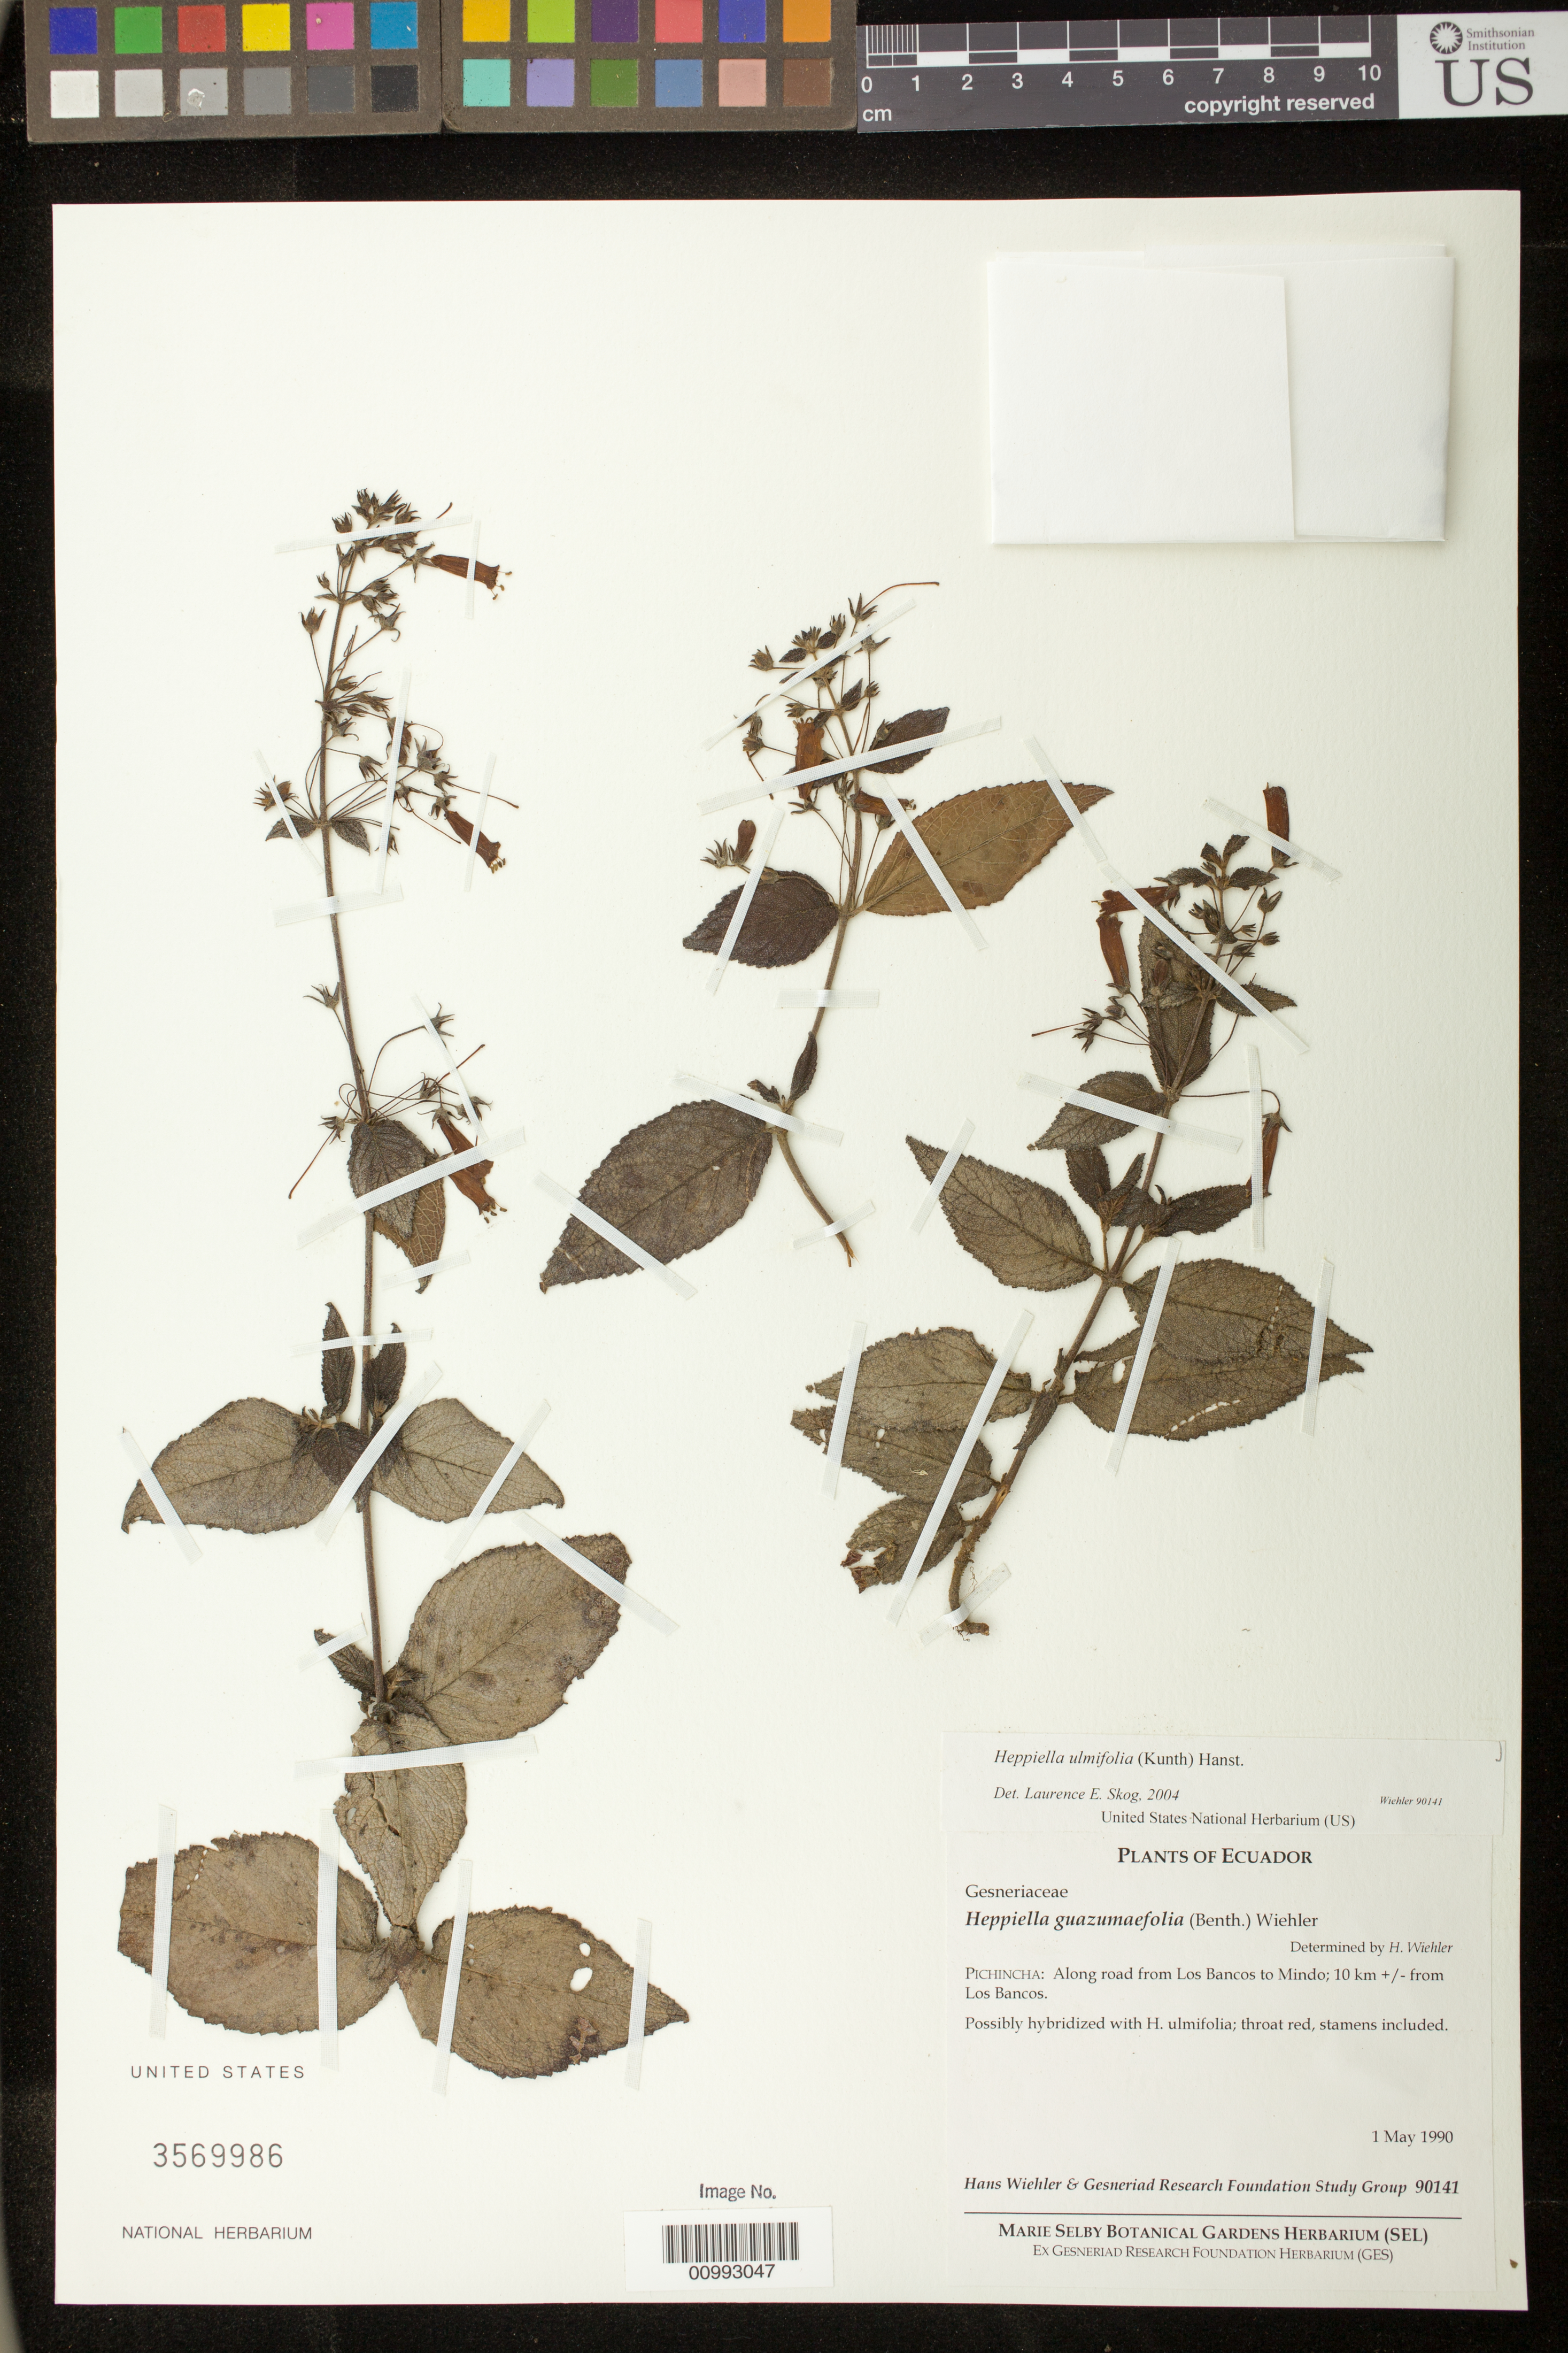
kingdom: Plantae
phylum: Tracheophyta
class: Magnoliopsida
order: Lamiales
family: Gesneriaceae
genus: Heppiella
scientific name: Heppiella ulmifolia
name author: (Kunth) Hanst.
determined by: Skog, Laurence E.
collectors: H. J. Wiehler & Gesneriad Research Foundation Study Group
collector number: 90141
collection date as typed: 01 May 1990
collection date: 1990-05-01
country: Ecuador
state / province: Pichincha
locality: Pichincha: along road from Los Bancos to Mindo; 10 km +/- from Los Bancos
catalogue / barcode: US 3569986